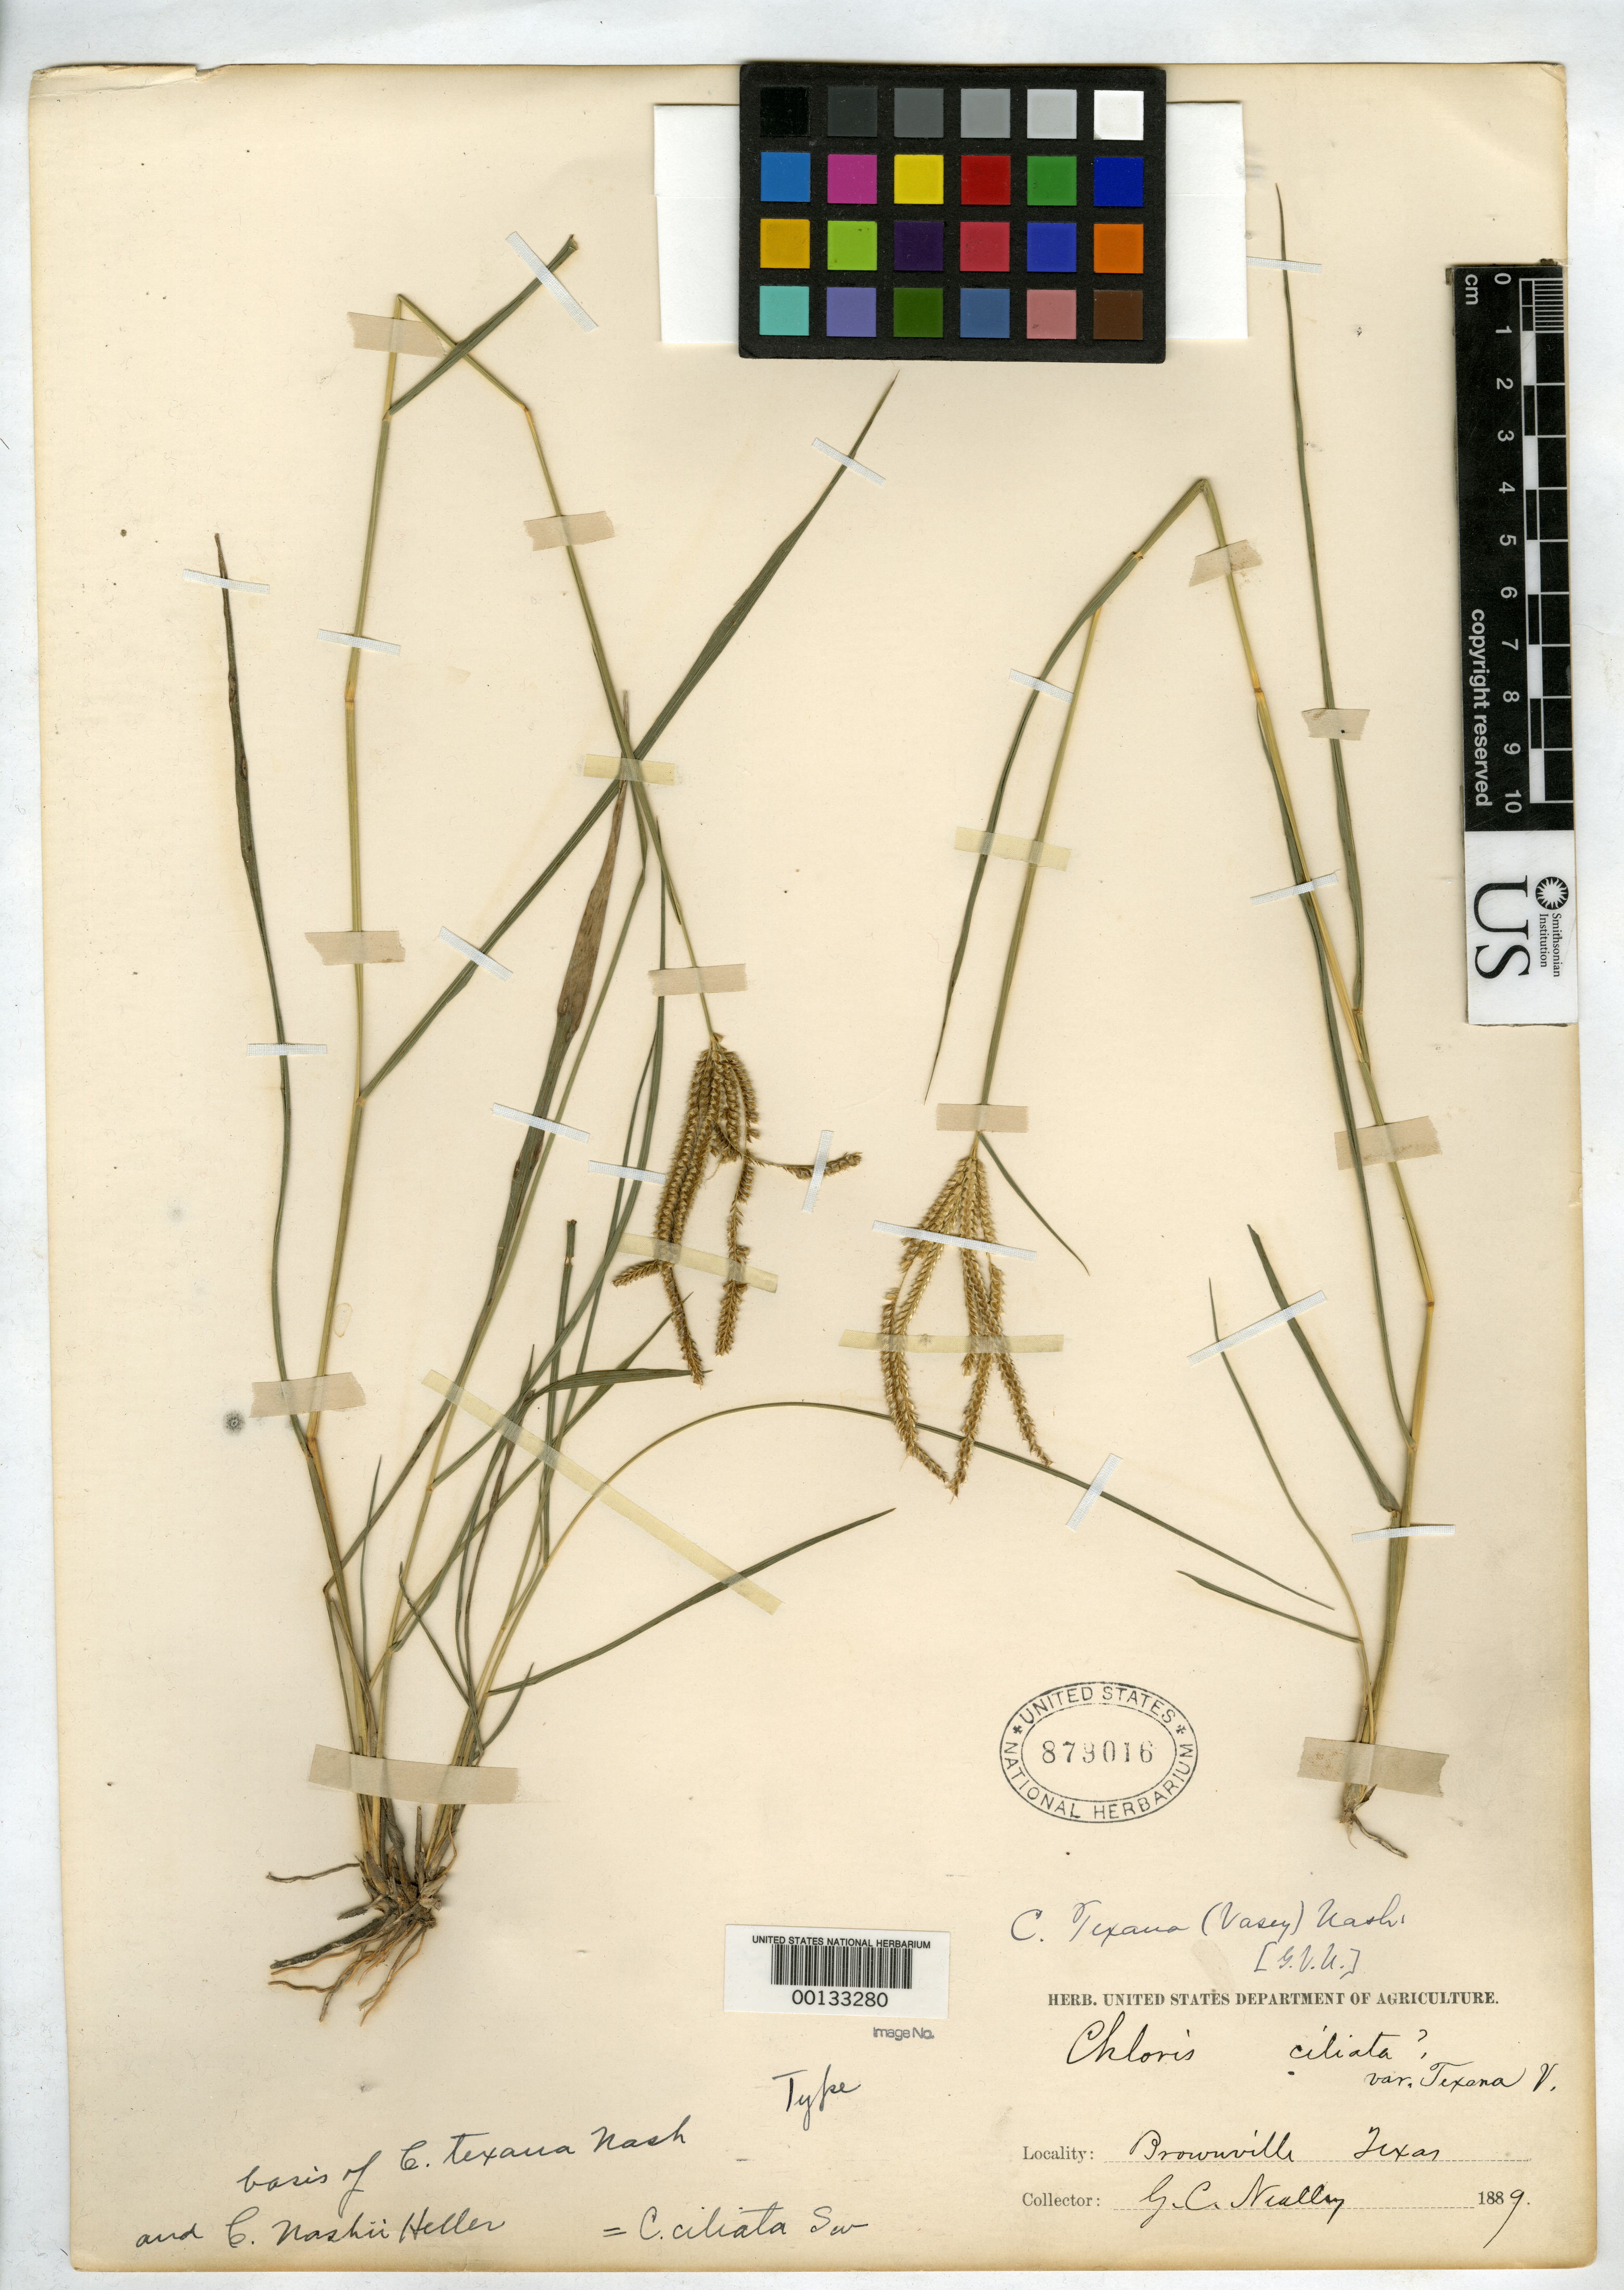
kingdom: Plantae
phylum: Tracheophyta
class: Liliopsida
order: Poales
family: Poaceae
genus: Chloris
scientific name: Chloris ciliata var. texana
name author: Vasey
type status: Holotype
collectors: G. C. Nealley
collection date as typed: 1889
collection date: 1889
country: United States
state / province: Texas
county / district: Cameron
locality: Near Brownsville.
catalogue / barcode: US 879016